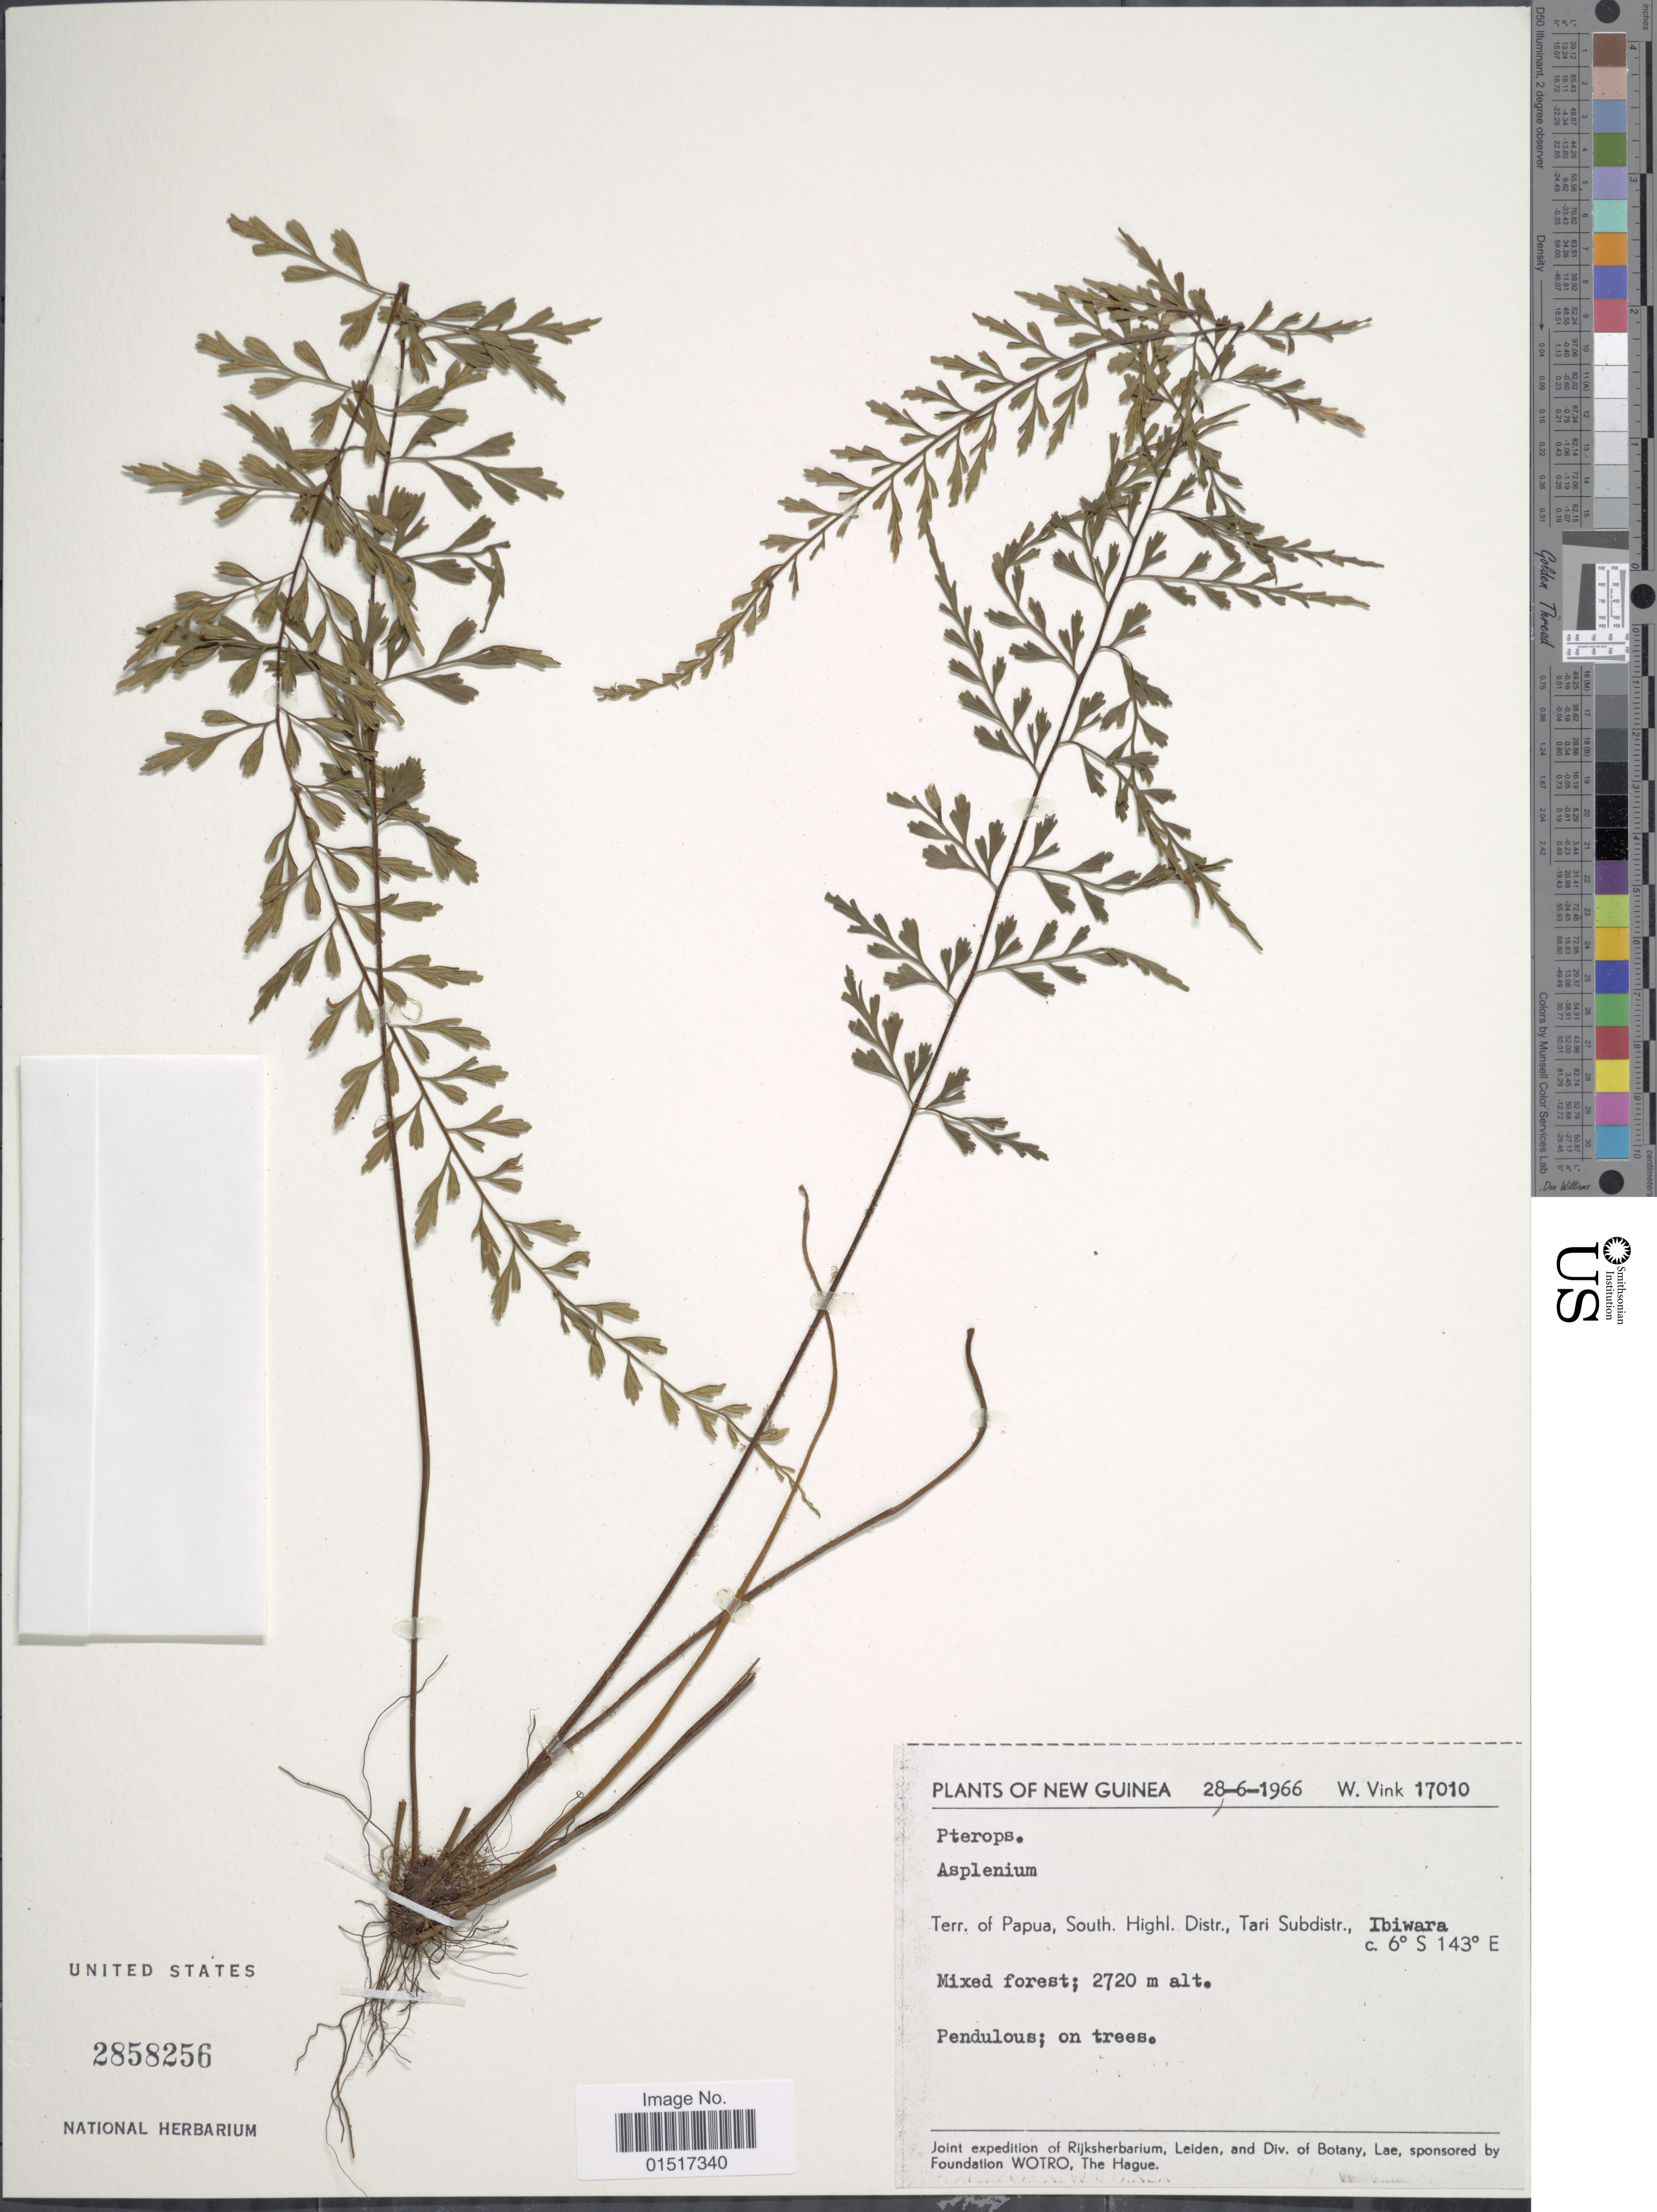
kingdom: Plantae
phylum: Tracheophyta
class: Polypodiopsida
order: Polypodiales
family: Aspleniaceae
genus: Asplenium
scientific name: Asplenium sp.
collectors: W. Vink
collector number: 17010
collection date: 1966-06-28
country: Papua New Guinea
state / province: Southern Highlands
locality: New Guinea. Terr. of Papua, South Highl. Distr., Tari Subdistr., Ibiwara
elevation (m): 2720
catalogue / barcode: US 2858256